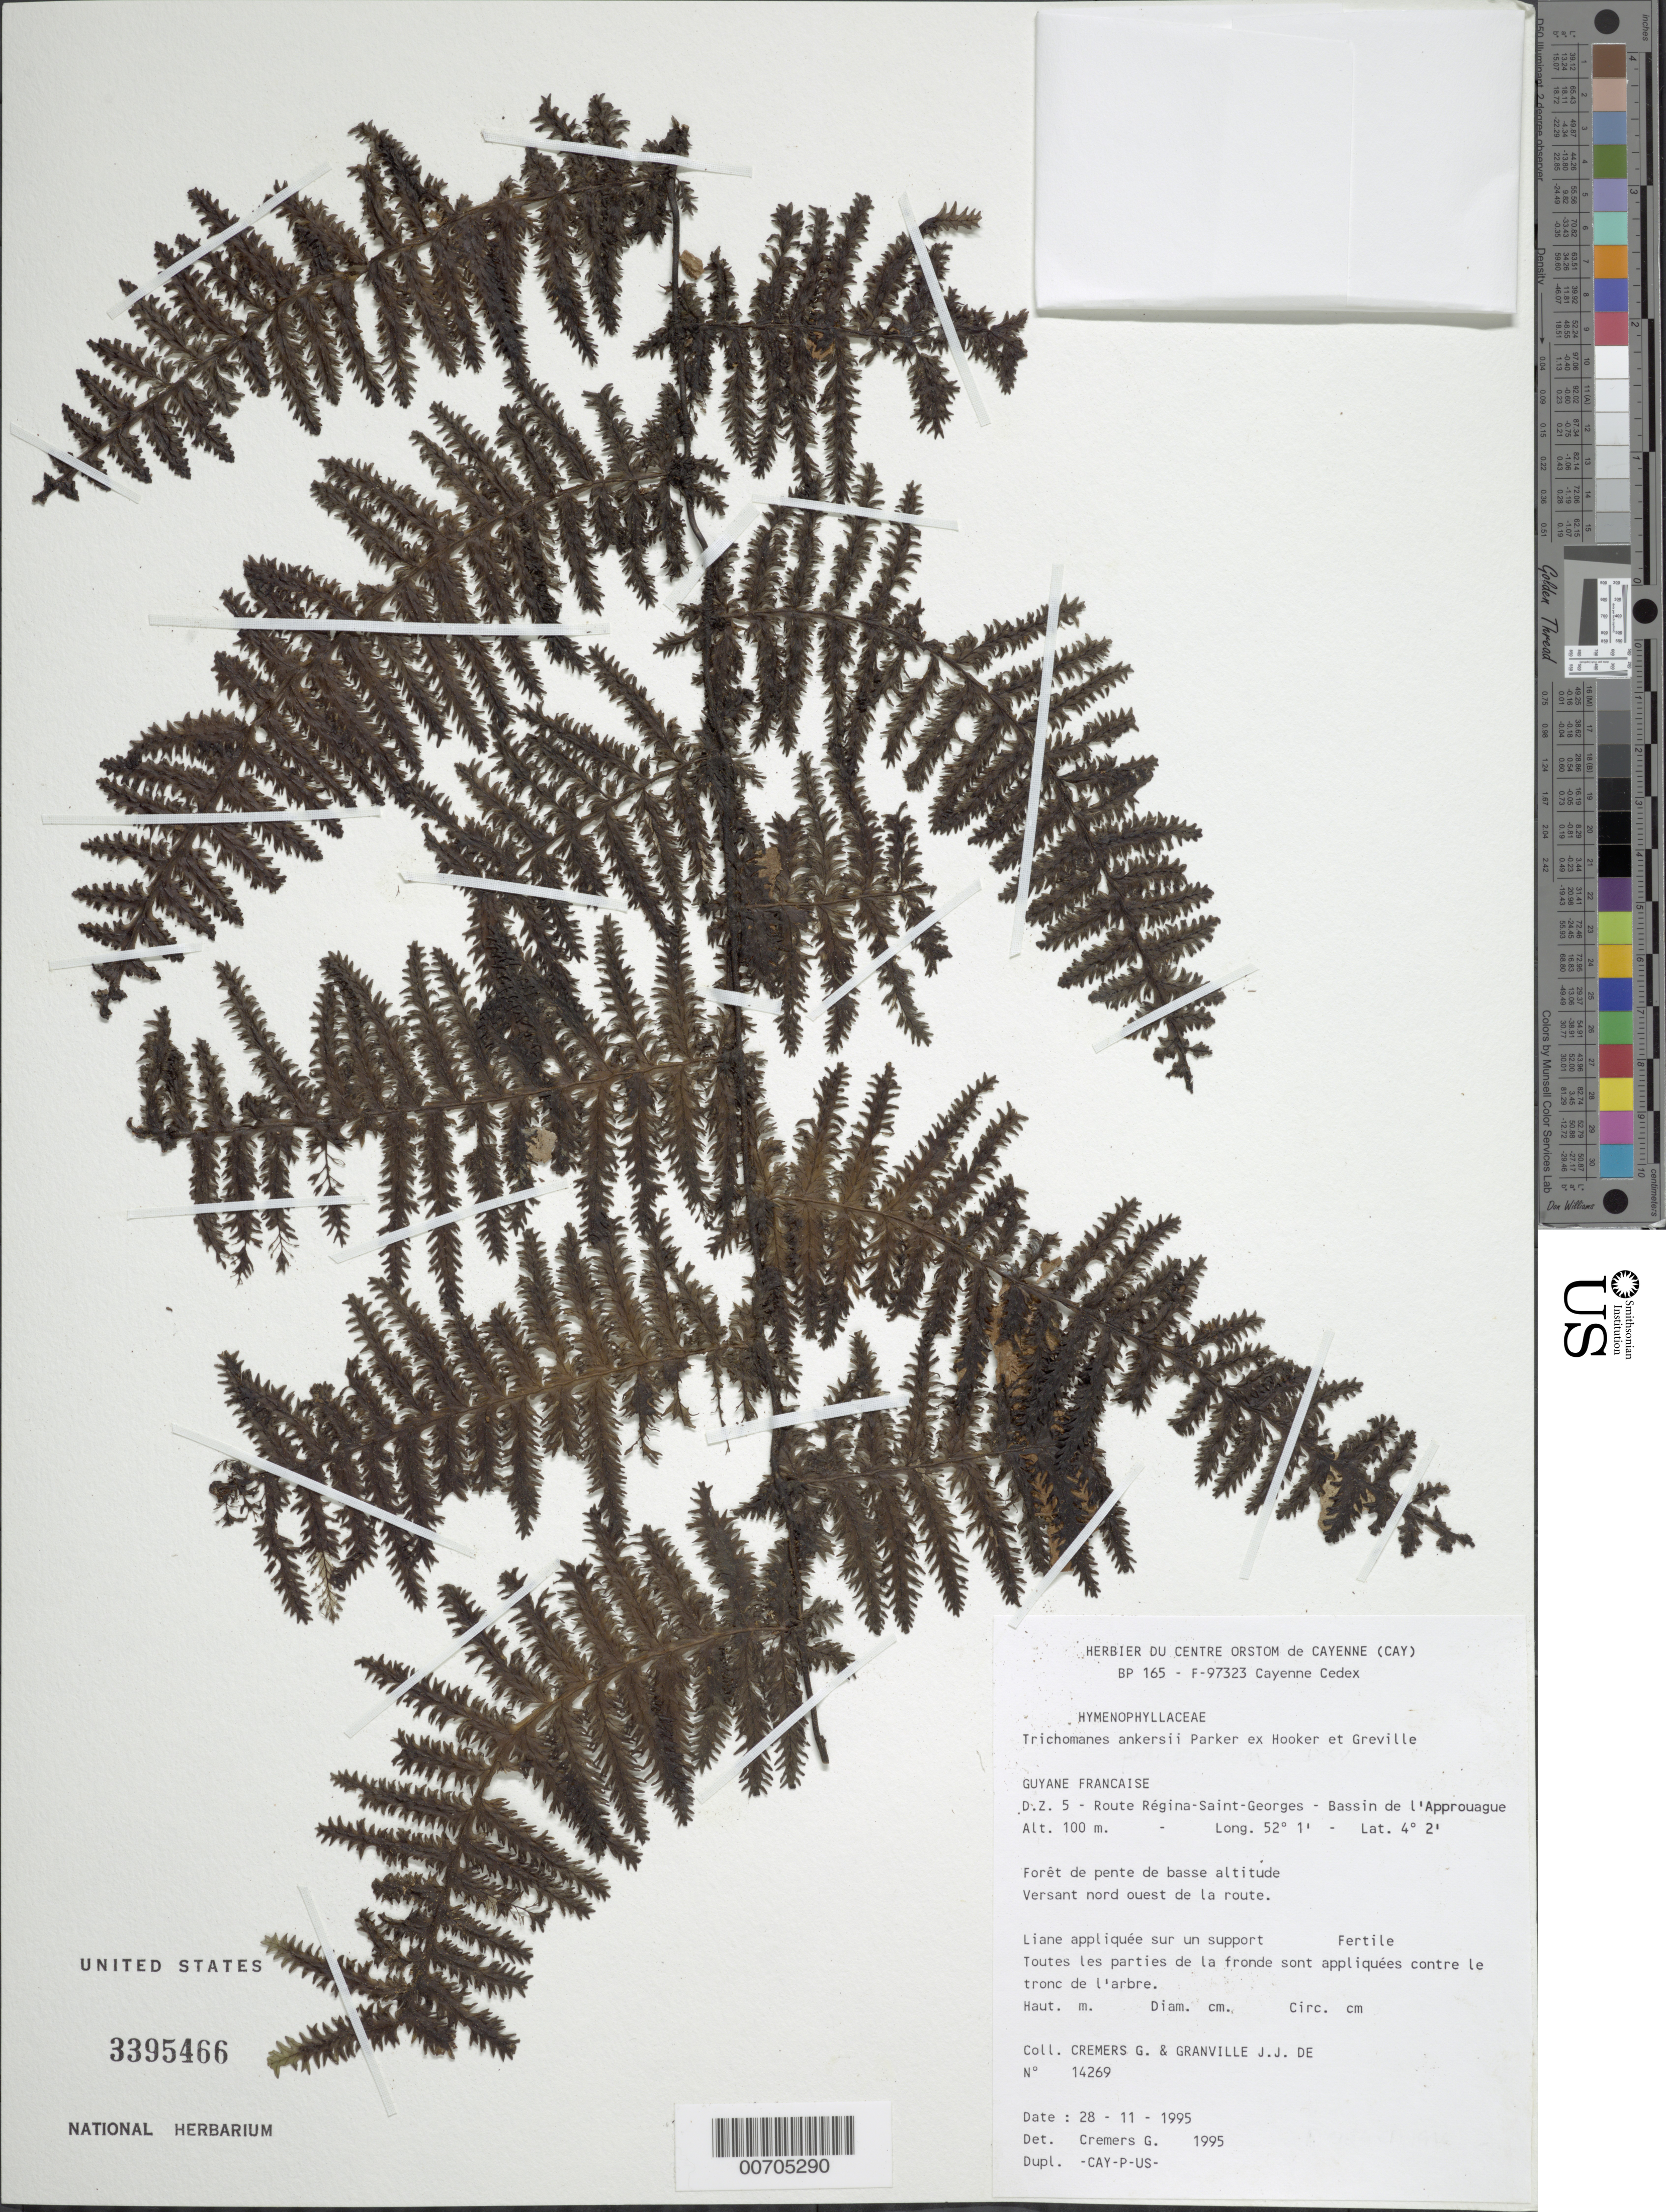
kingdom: Plantae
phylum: Tracheophyta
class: Polypodiopsida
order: Hymenophyllales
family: Hymenophyllaceae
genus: Trichomanes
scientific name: Trichomanes ankersii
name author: C. Parker ex Hook. & Grev.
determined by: Cremers, Georges A.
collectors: G. Cremers & J.-J. de Granville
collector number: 14269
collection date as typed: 28-Nov-95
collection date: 1995-11-28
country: French Guiana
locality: Route Regina-Saint-Georges, D.Z. 5, Bassin de l'Approuague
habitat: Low slope forest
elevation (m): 100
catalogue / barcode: US 3395466